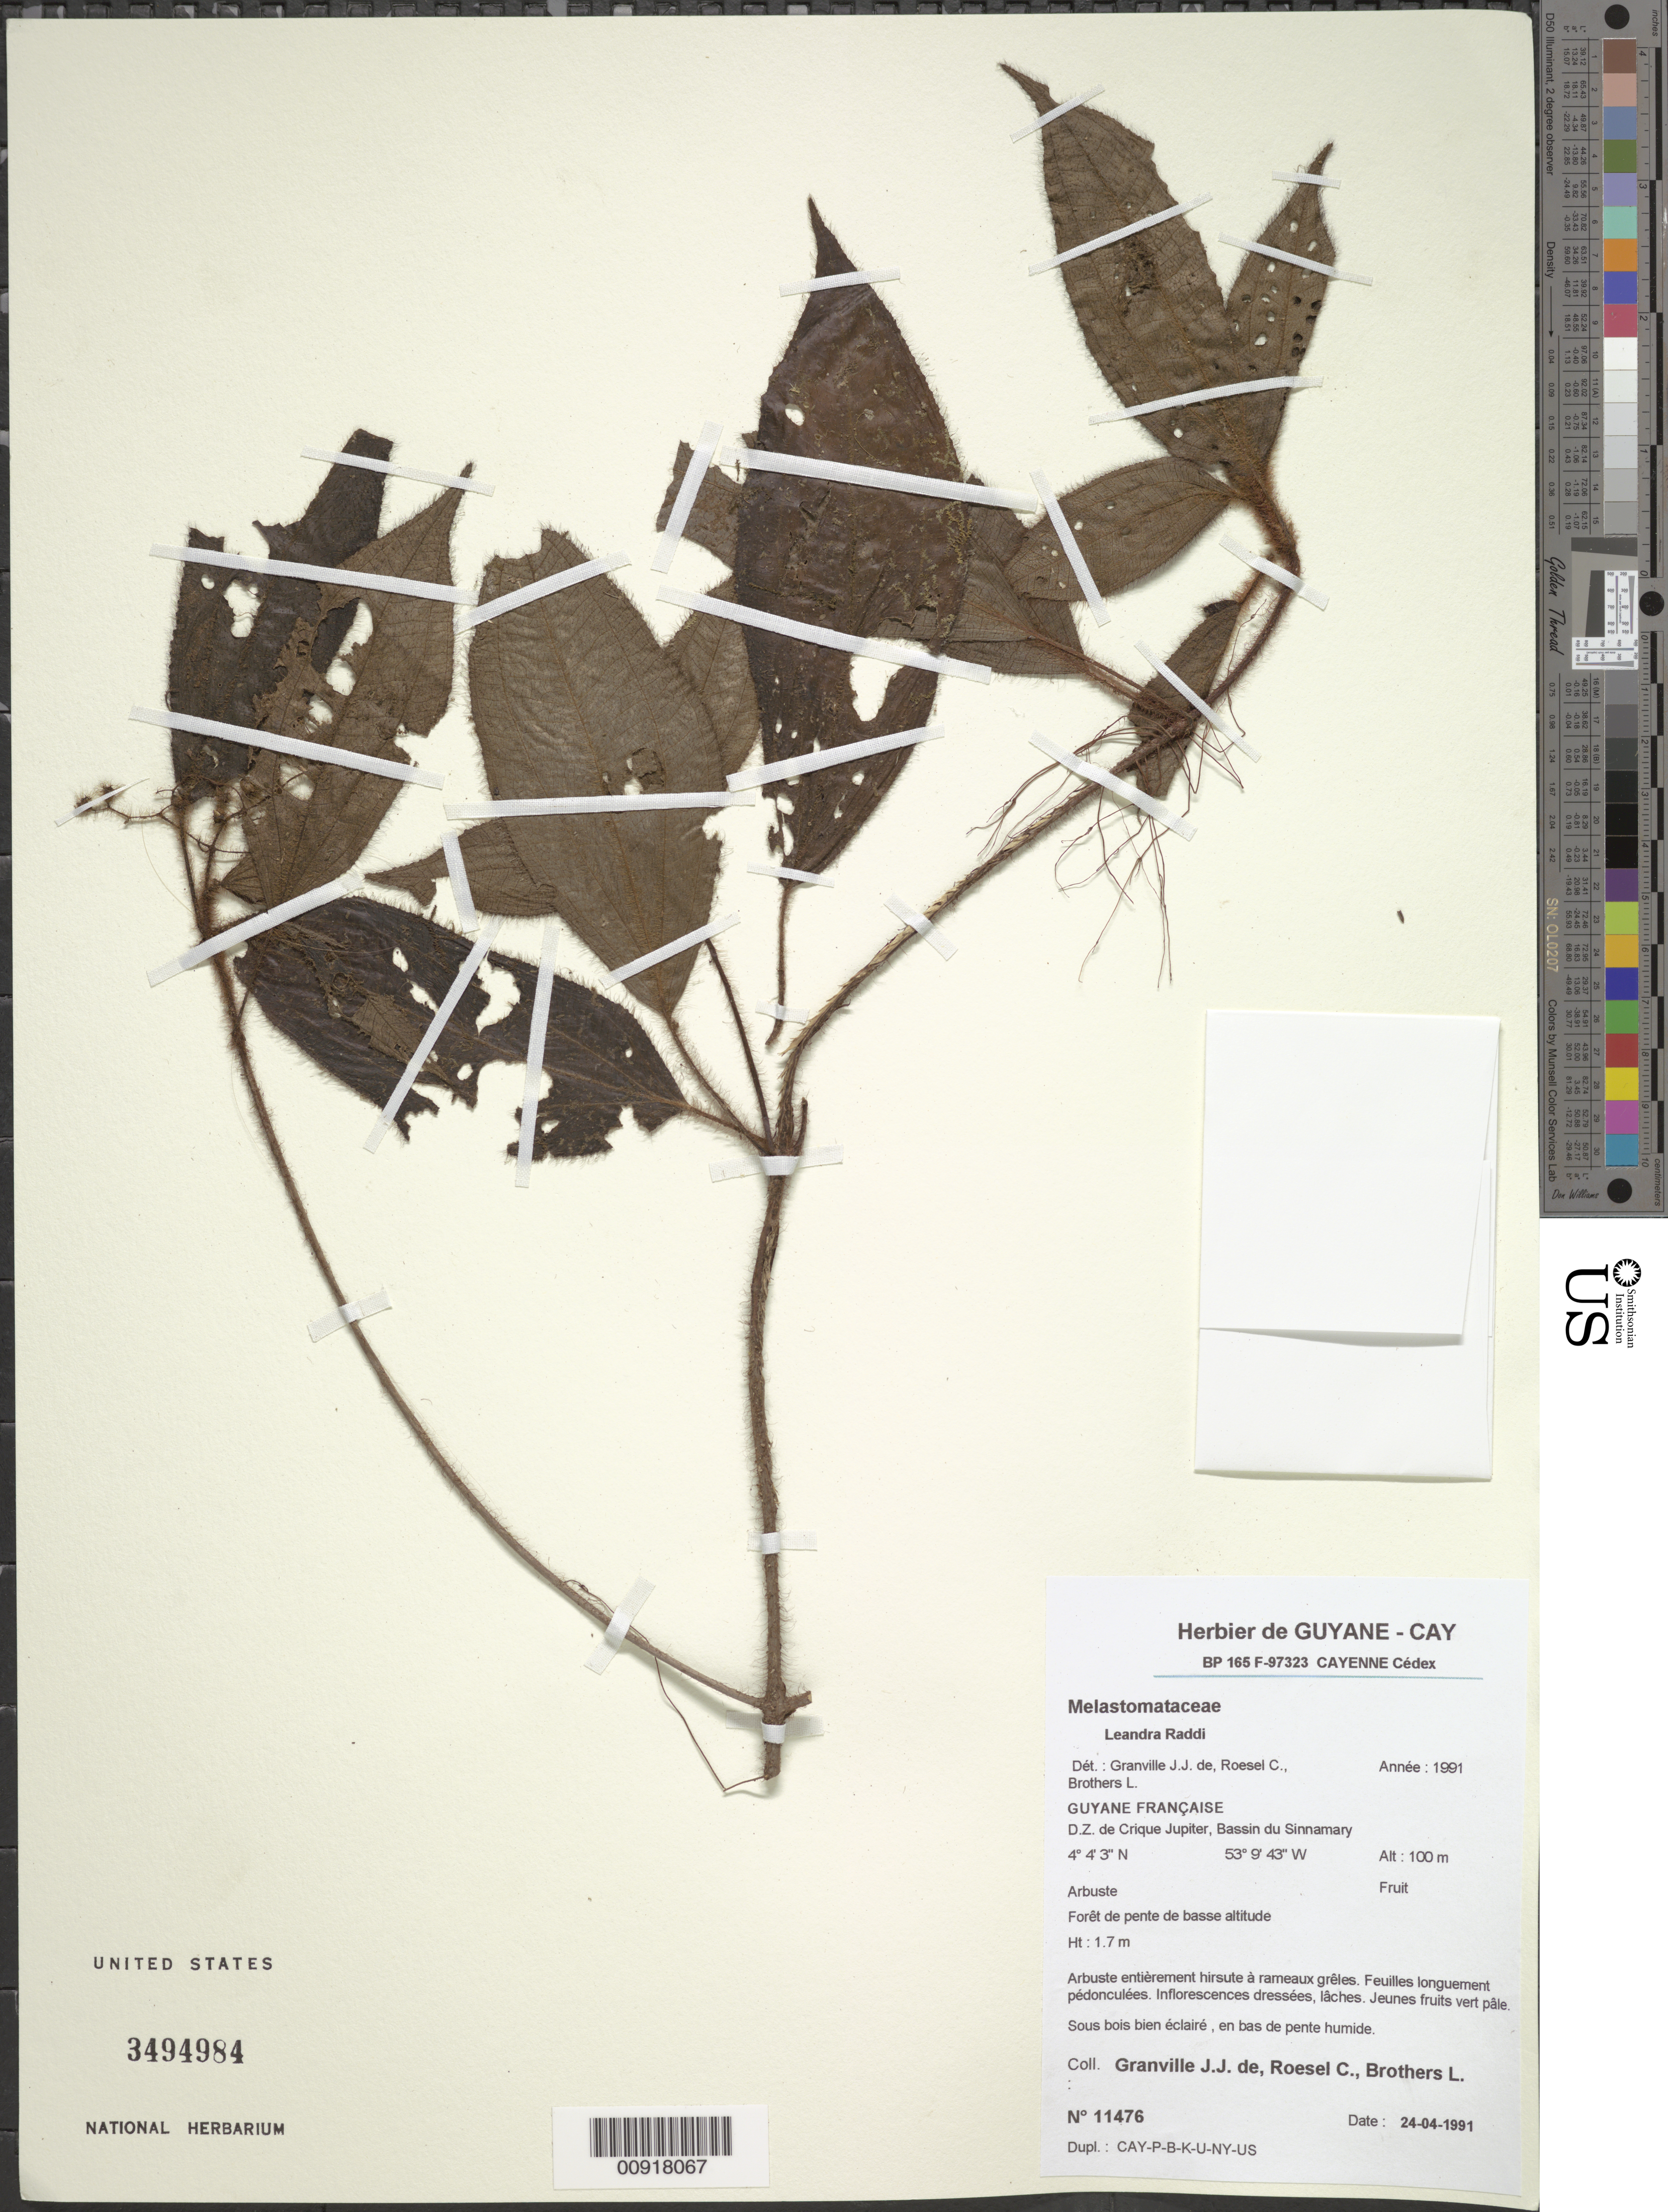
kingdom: Plantae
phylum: Tracheophyta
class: Magnoliopsida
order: Myrtales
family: Melastomataceae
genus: Leandra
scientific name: Leandra sp.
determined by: Granville, J. J.; Roesel, C. S.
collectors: J.-J. de Granville, C. S. Roesel & L. Brothers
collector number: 11476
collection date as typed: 24-Apr-91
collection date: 1991-04-24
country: French Guiana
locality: D.Z. de Crique Jupiter, Bassin du Sinnamary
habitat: Forêt de pente de basse altitude, sous bois bien éclaire, en bas de pente humide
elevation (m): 100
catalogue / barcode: US 3494984